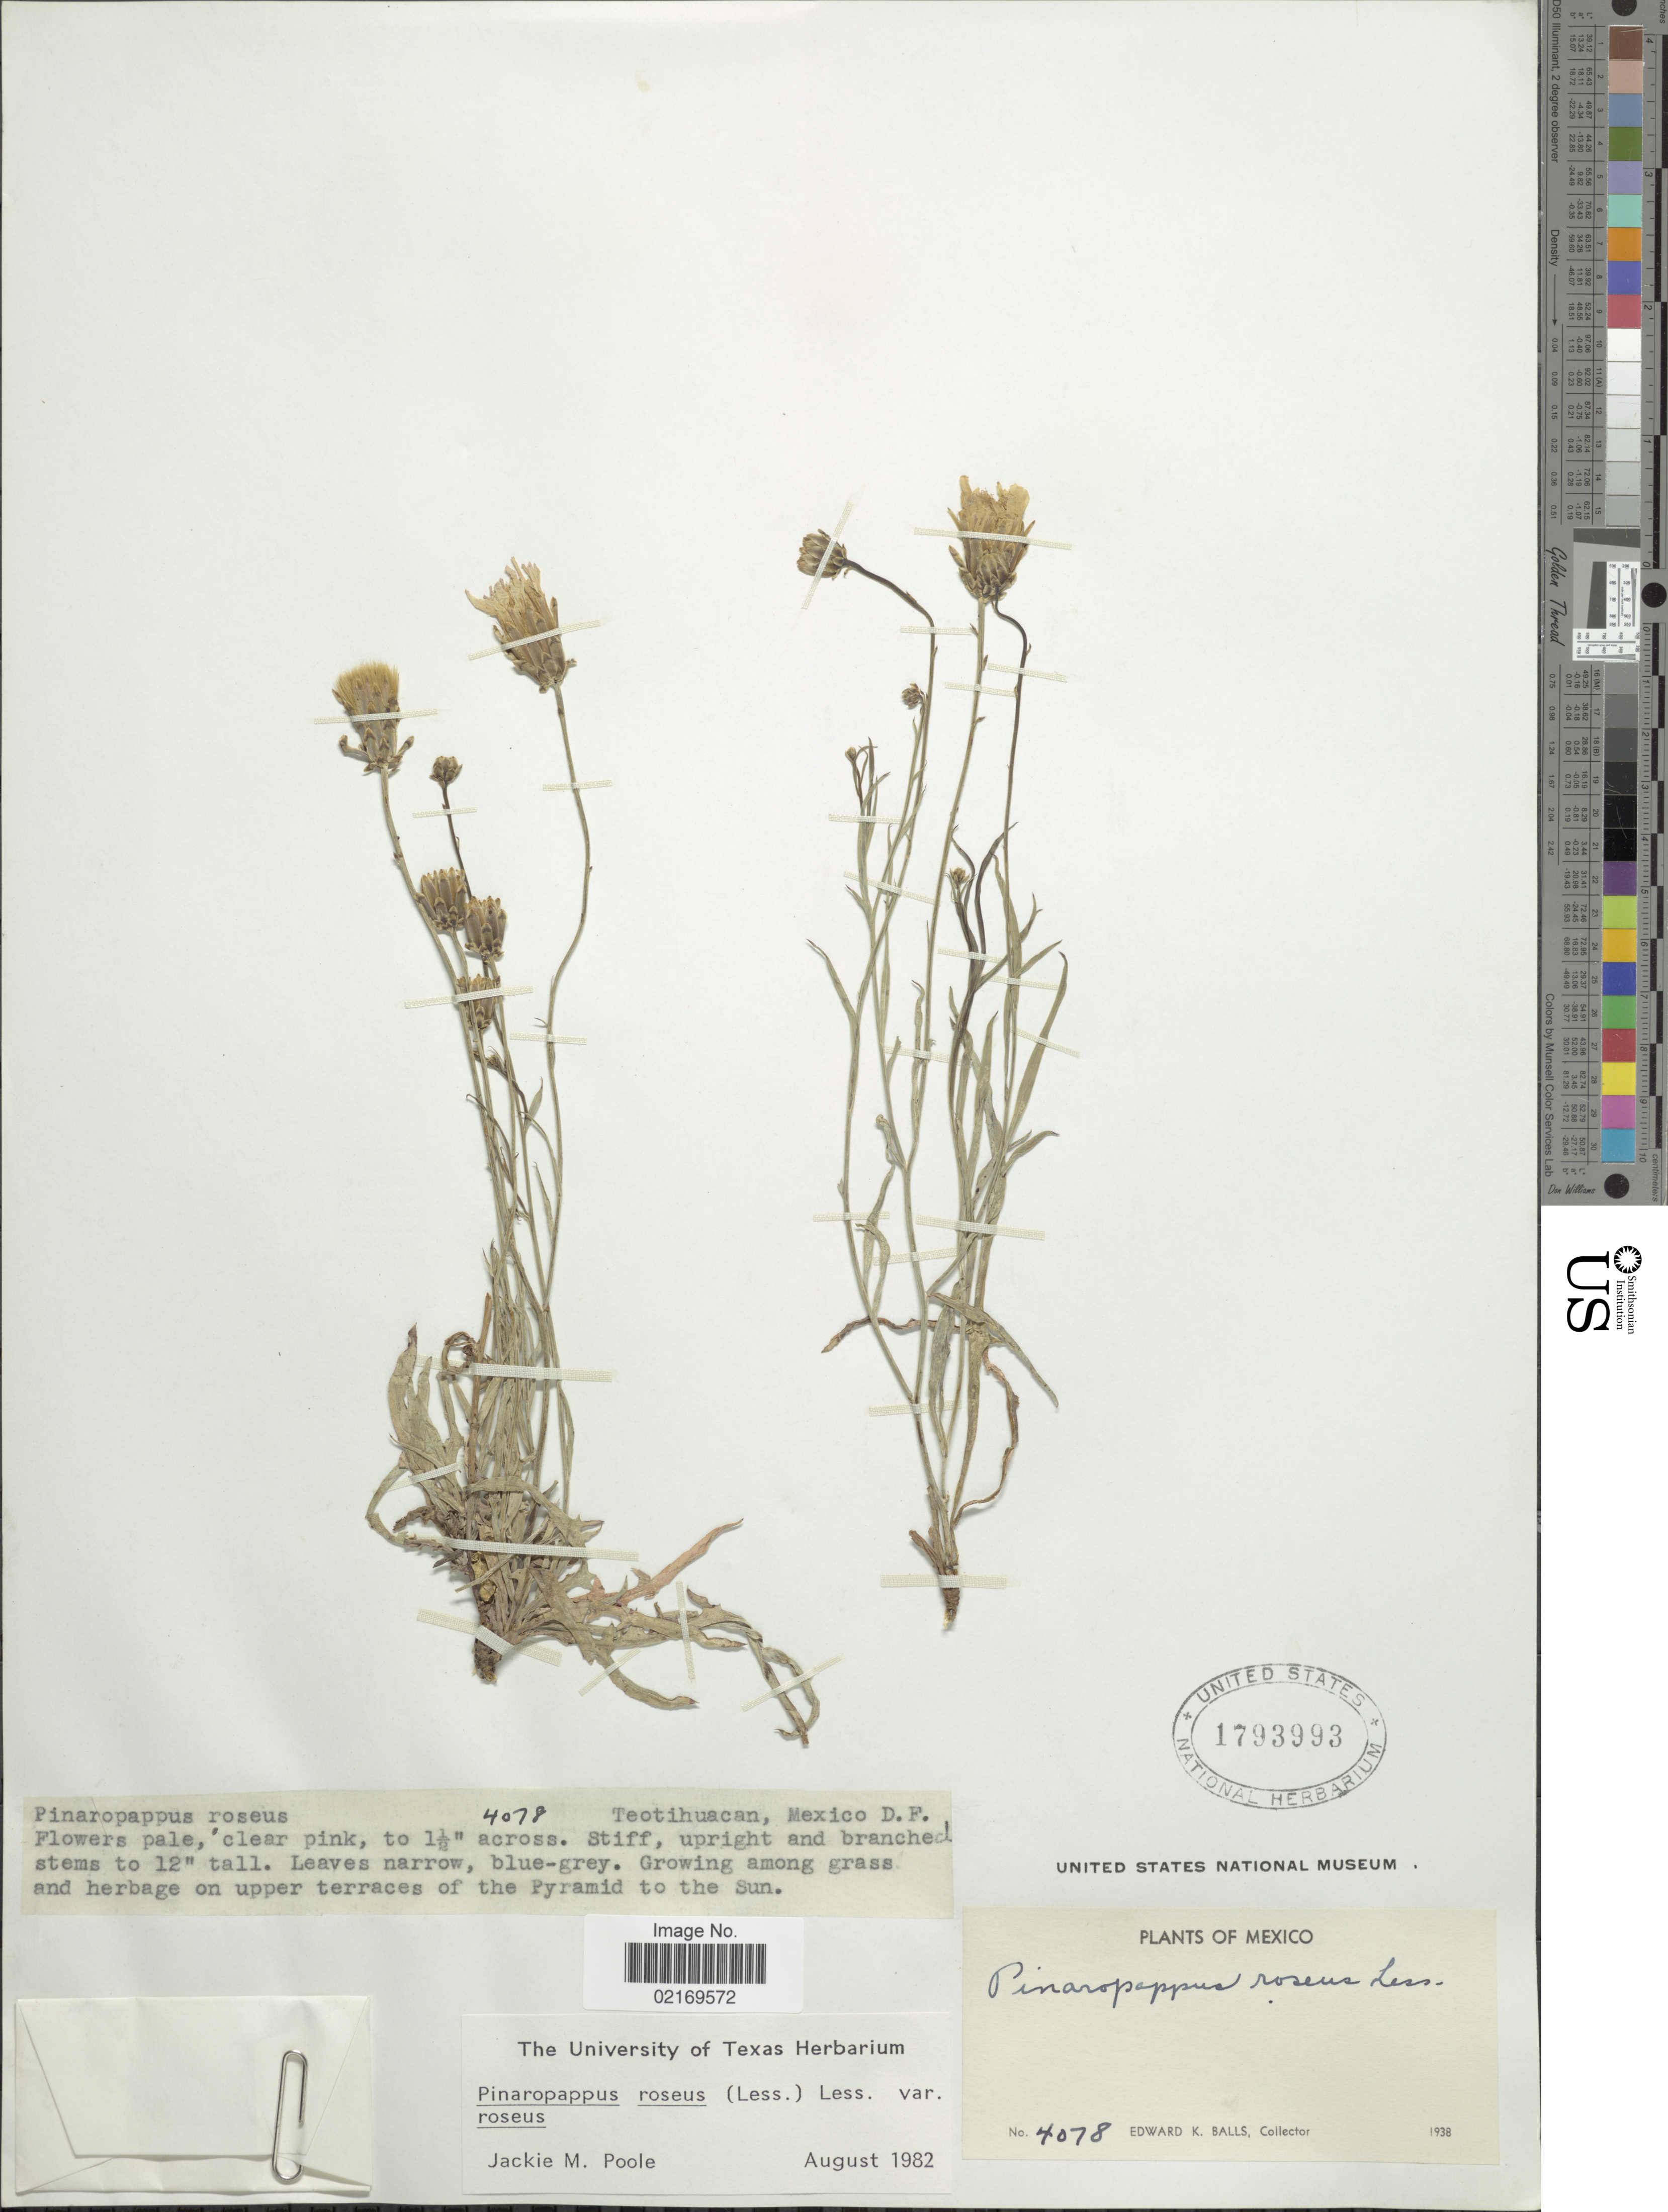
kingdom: Plantae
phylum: Tracheophyta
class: Magnoliopsida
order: Asterales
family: Asteraceae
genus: Pinaropappus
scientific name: Pinaropappus roseus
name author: Less.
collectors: E. K. Balls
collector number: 4078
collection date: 1938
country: Mexico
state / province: Distrito Federal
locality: Teotihuacan, on upper terraces of the Pyramid to the Sun.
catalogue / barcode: US 1793993